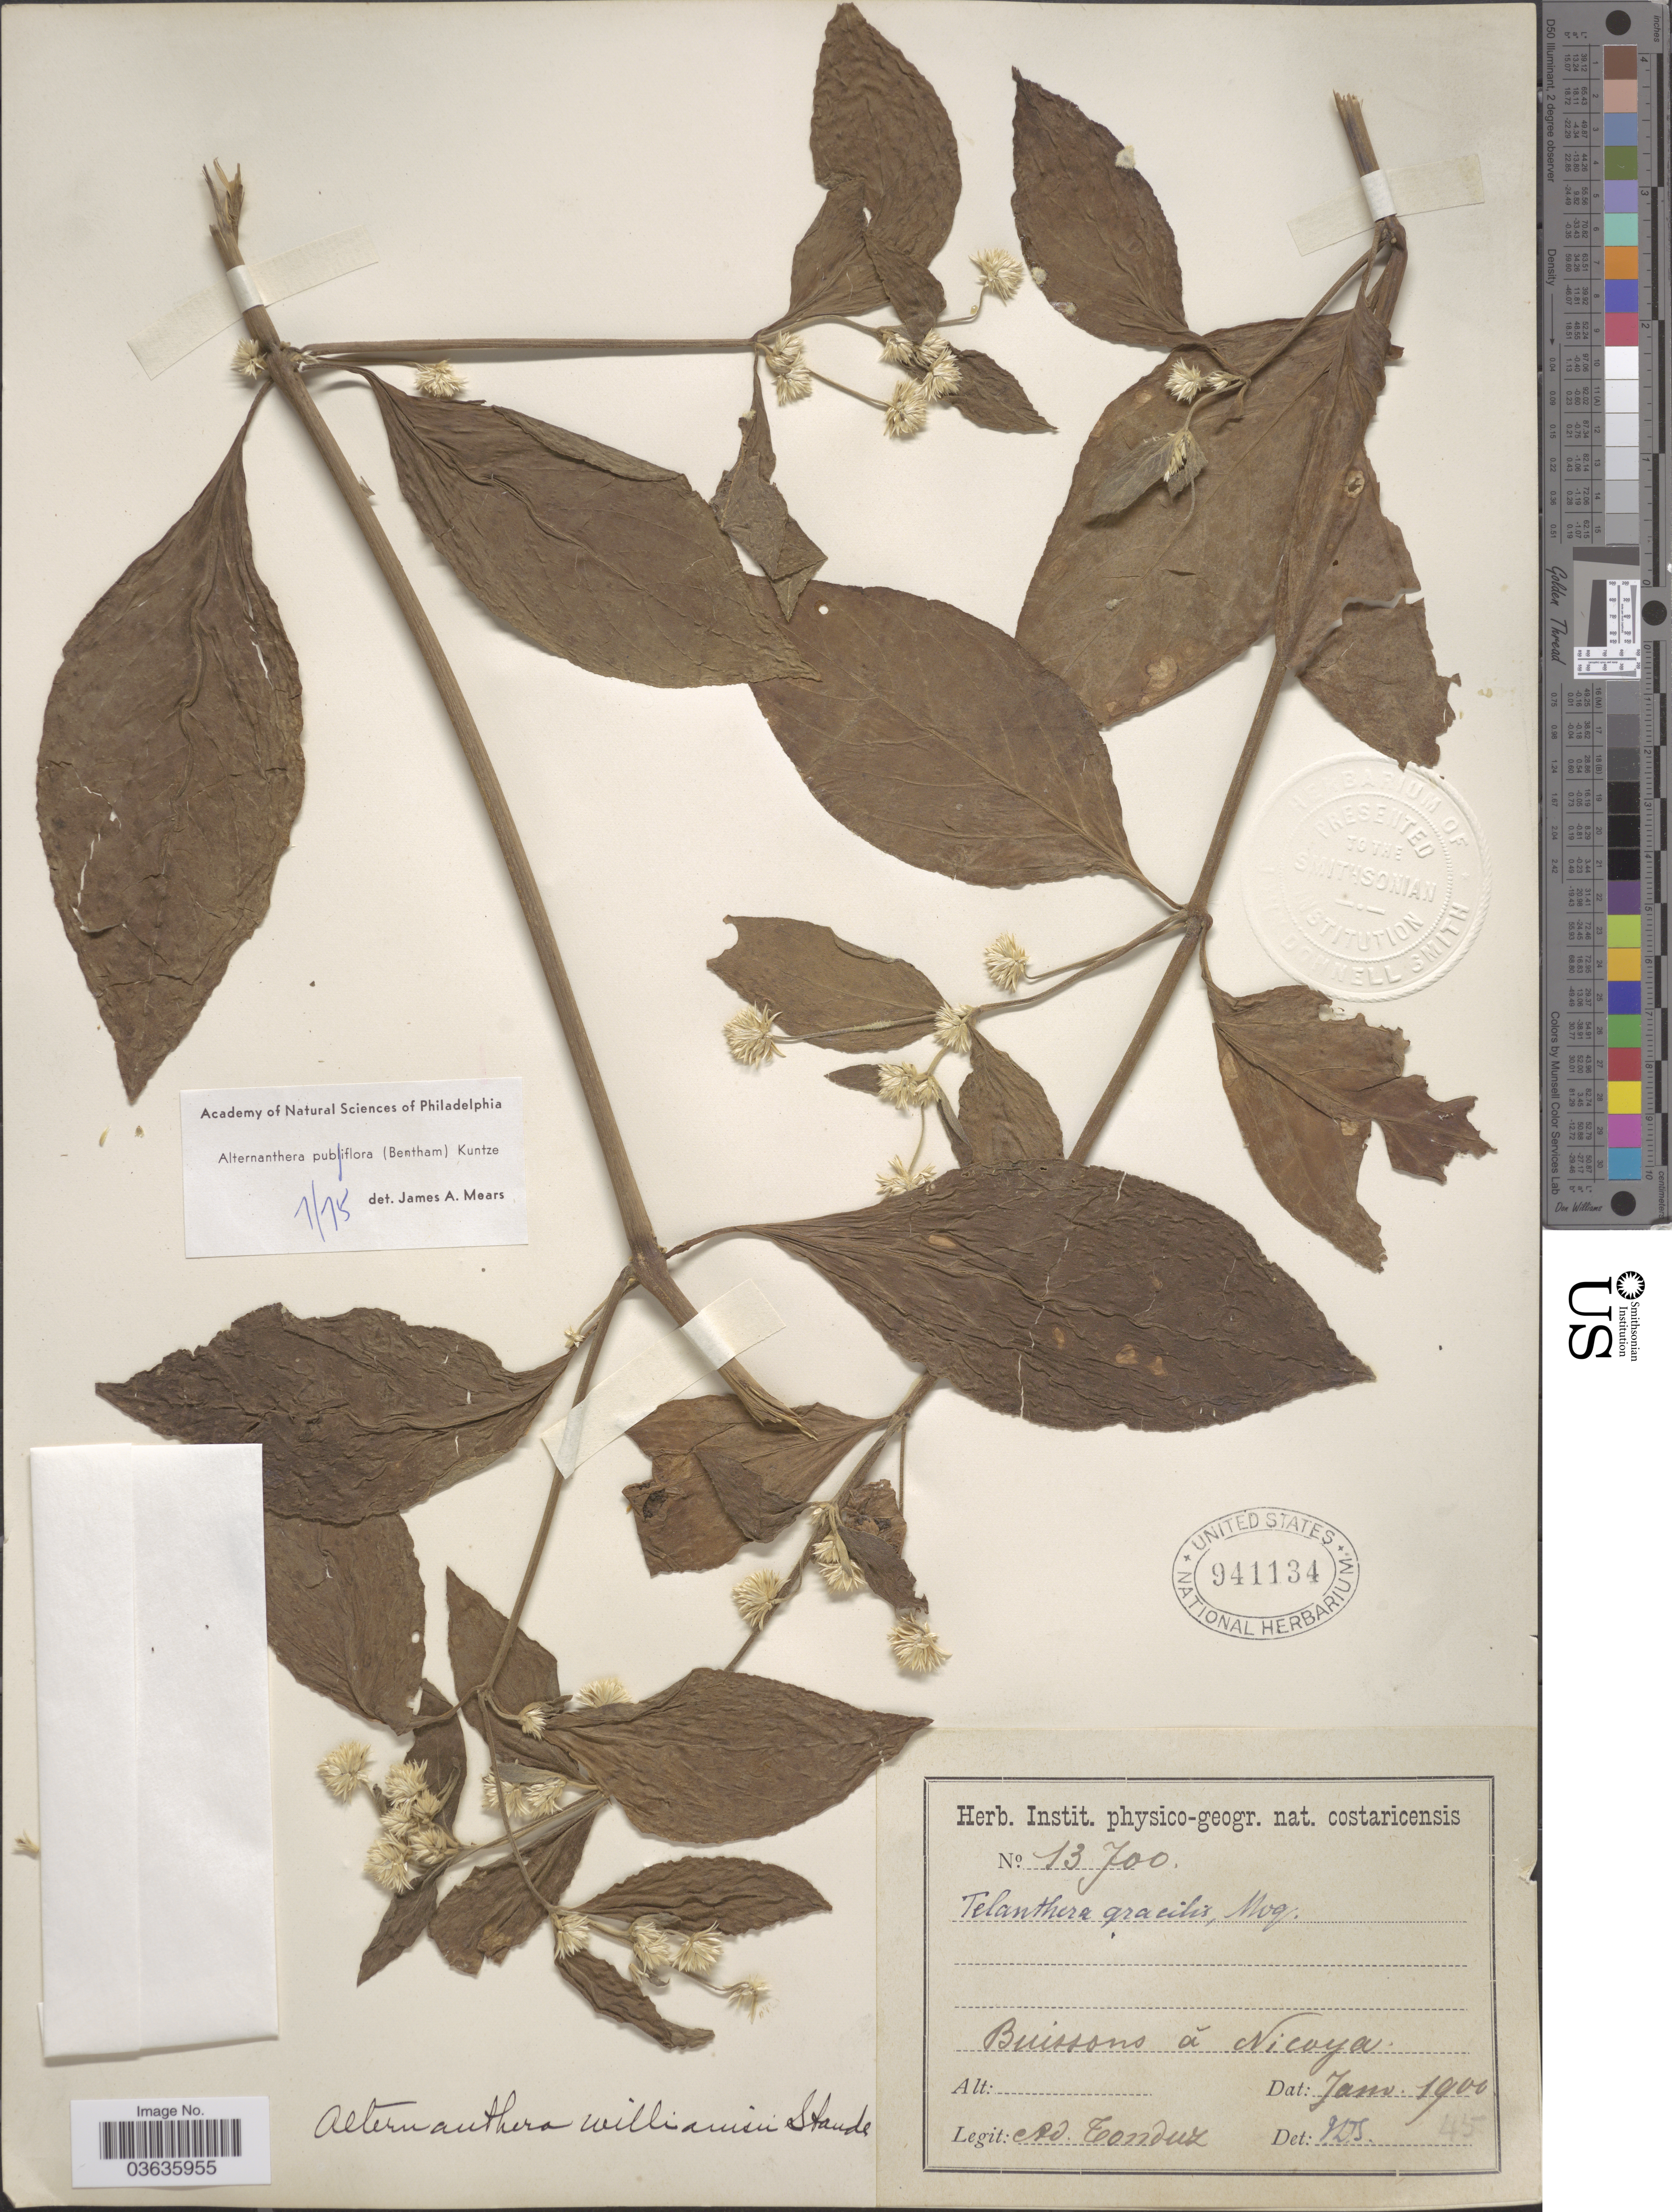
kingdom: Plantae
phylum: Tracheophyta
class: Magnoliopsida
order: Caryophyllales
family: Amaranthaceae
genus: Alternanthera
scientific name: Alternanthera pubiflora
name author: (Benth.) Kuntze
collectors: A. Tonduz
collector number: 13700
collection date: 1900-01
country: Costa Rica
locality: Buissons á Nicoya.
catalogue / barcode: US 941134